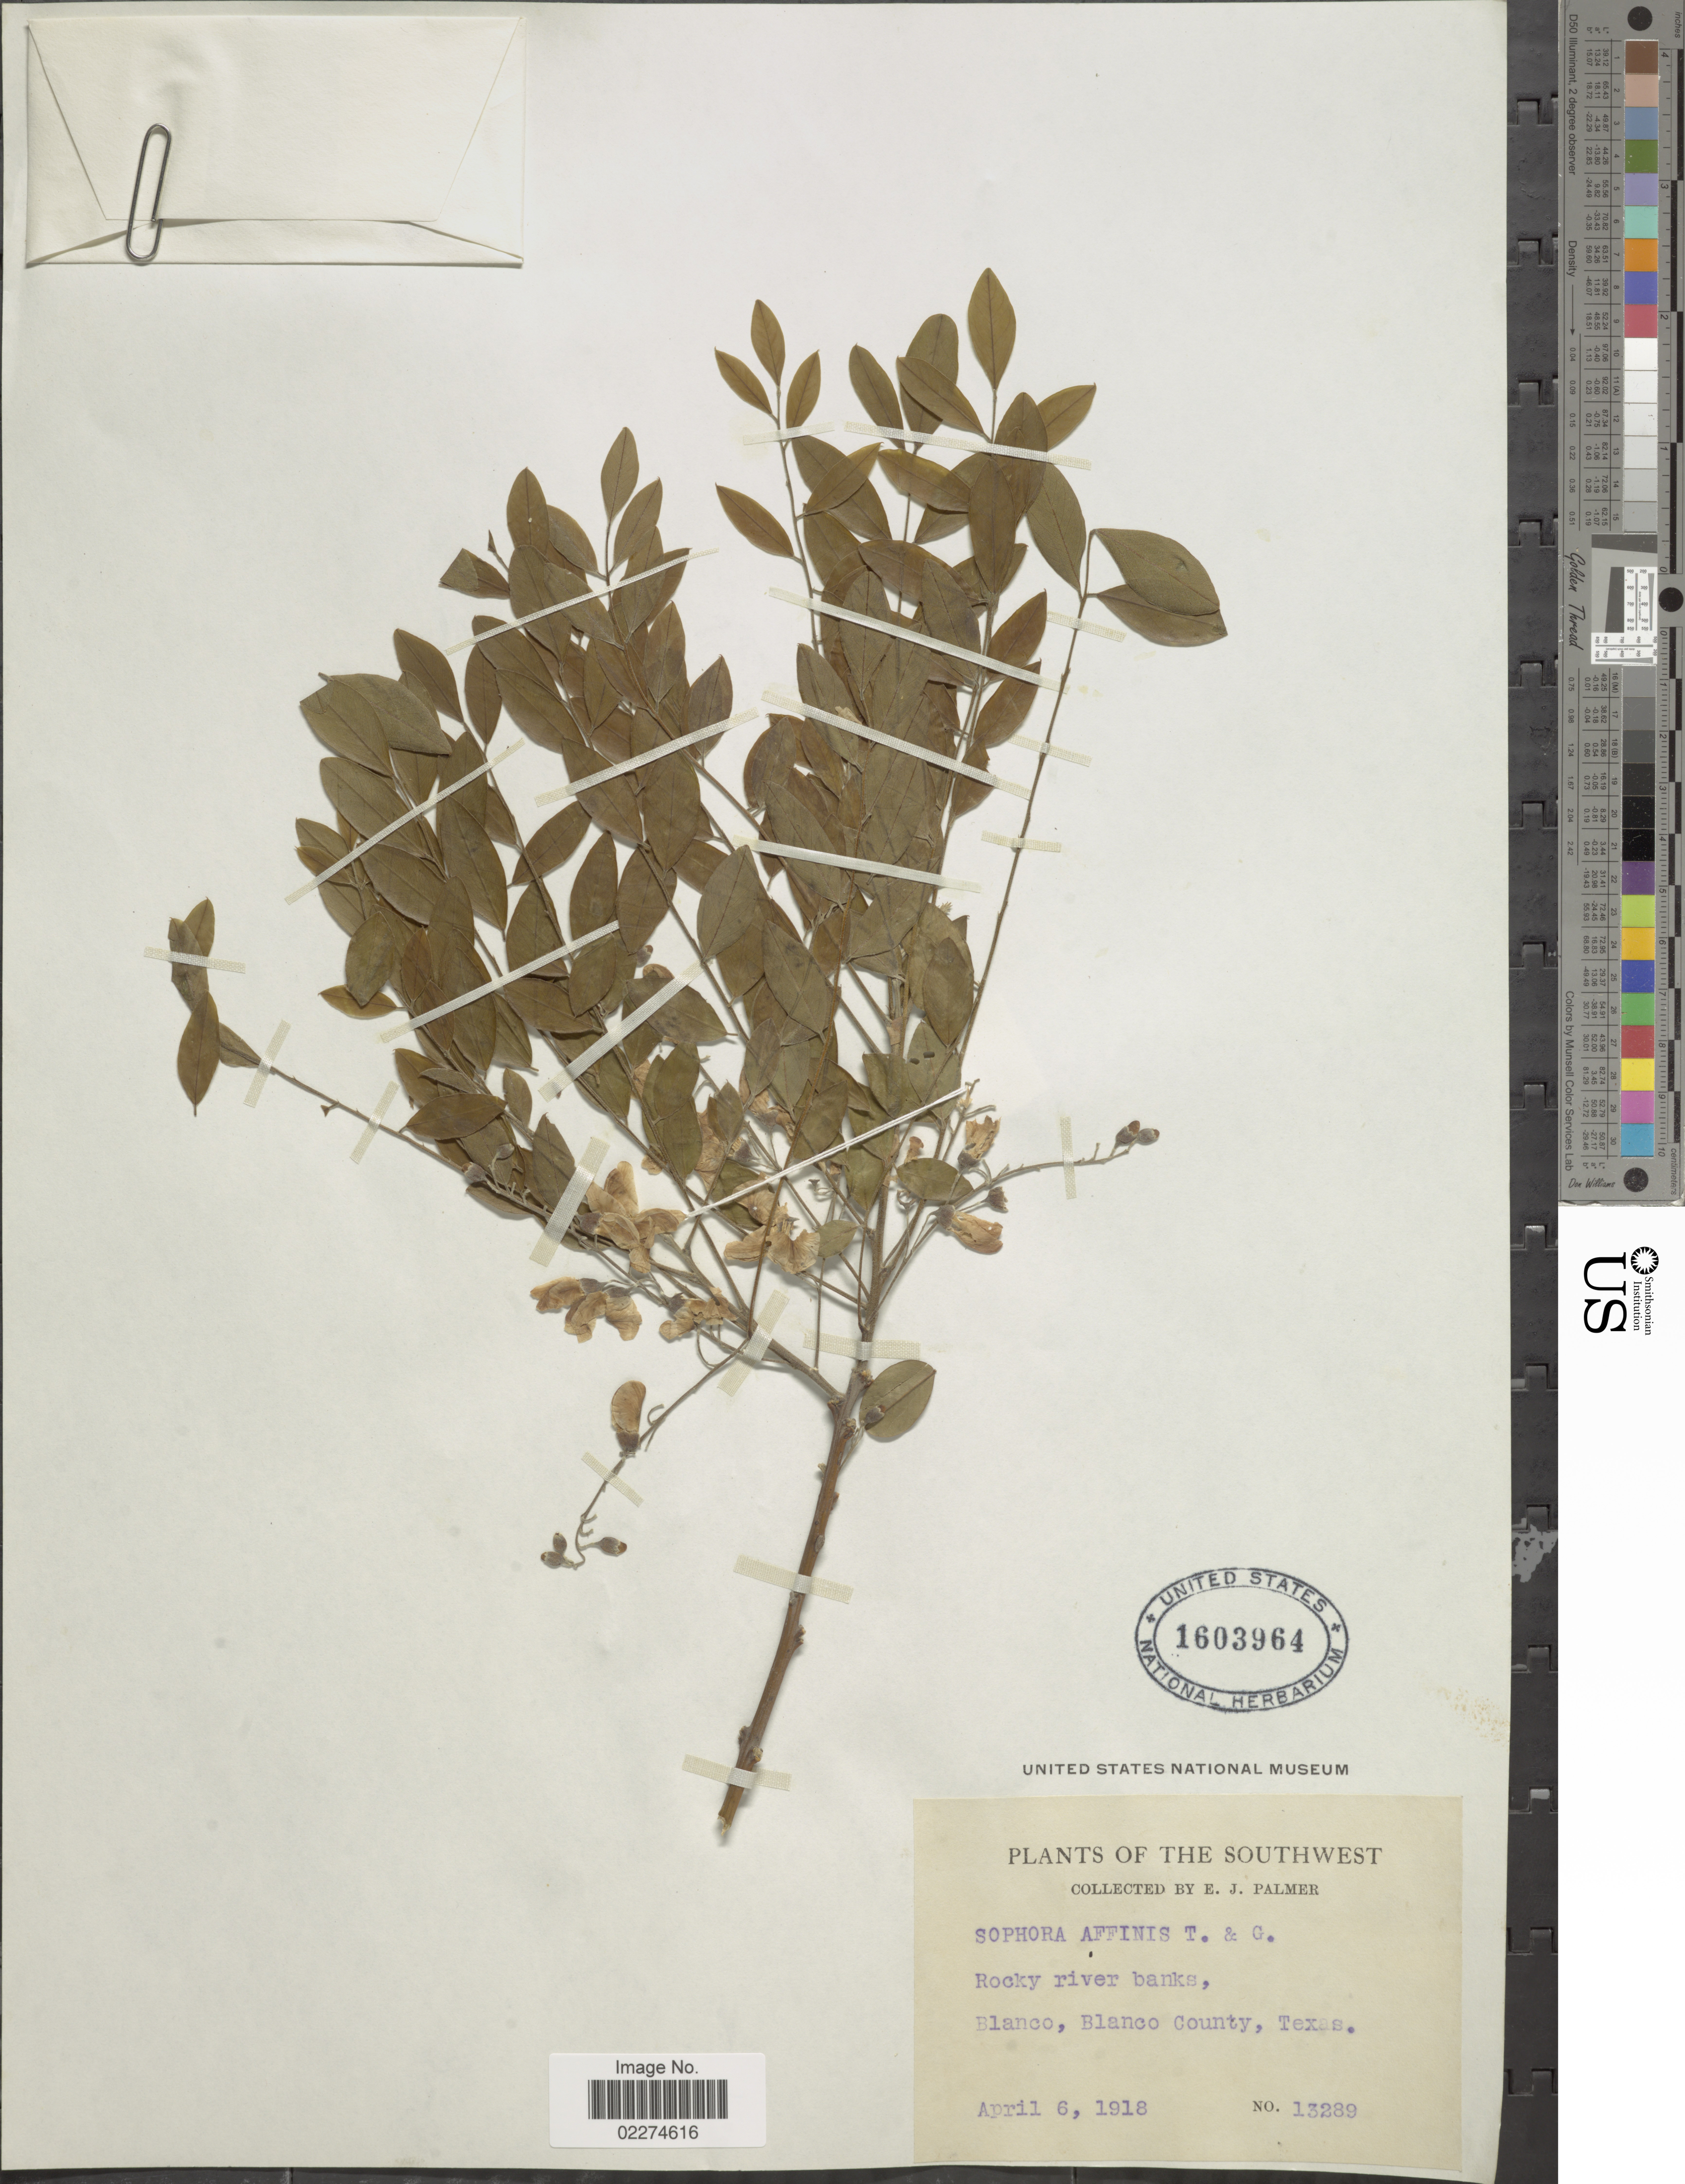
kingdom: Plantae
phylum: Tracheophyta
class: Magnoliopsida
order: Fabales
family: Fabaceae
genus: Sophora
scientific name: Sophora affinis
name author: Torr. & A. Gray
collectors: E. J. Palmer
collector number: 13289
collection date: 1918-04-06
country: United States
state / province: Texas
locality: The Southwest, Blanco, Blanco County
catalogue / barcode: US 1603964